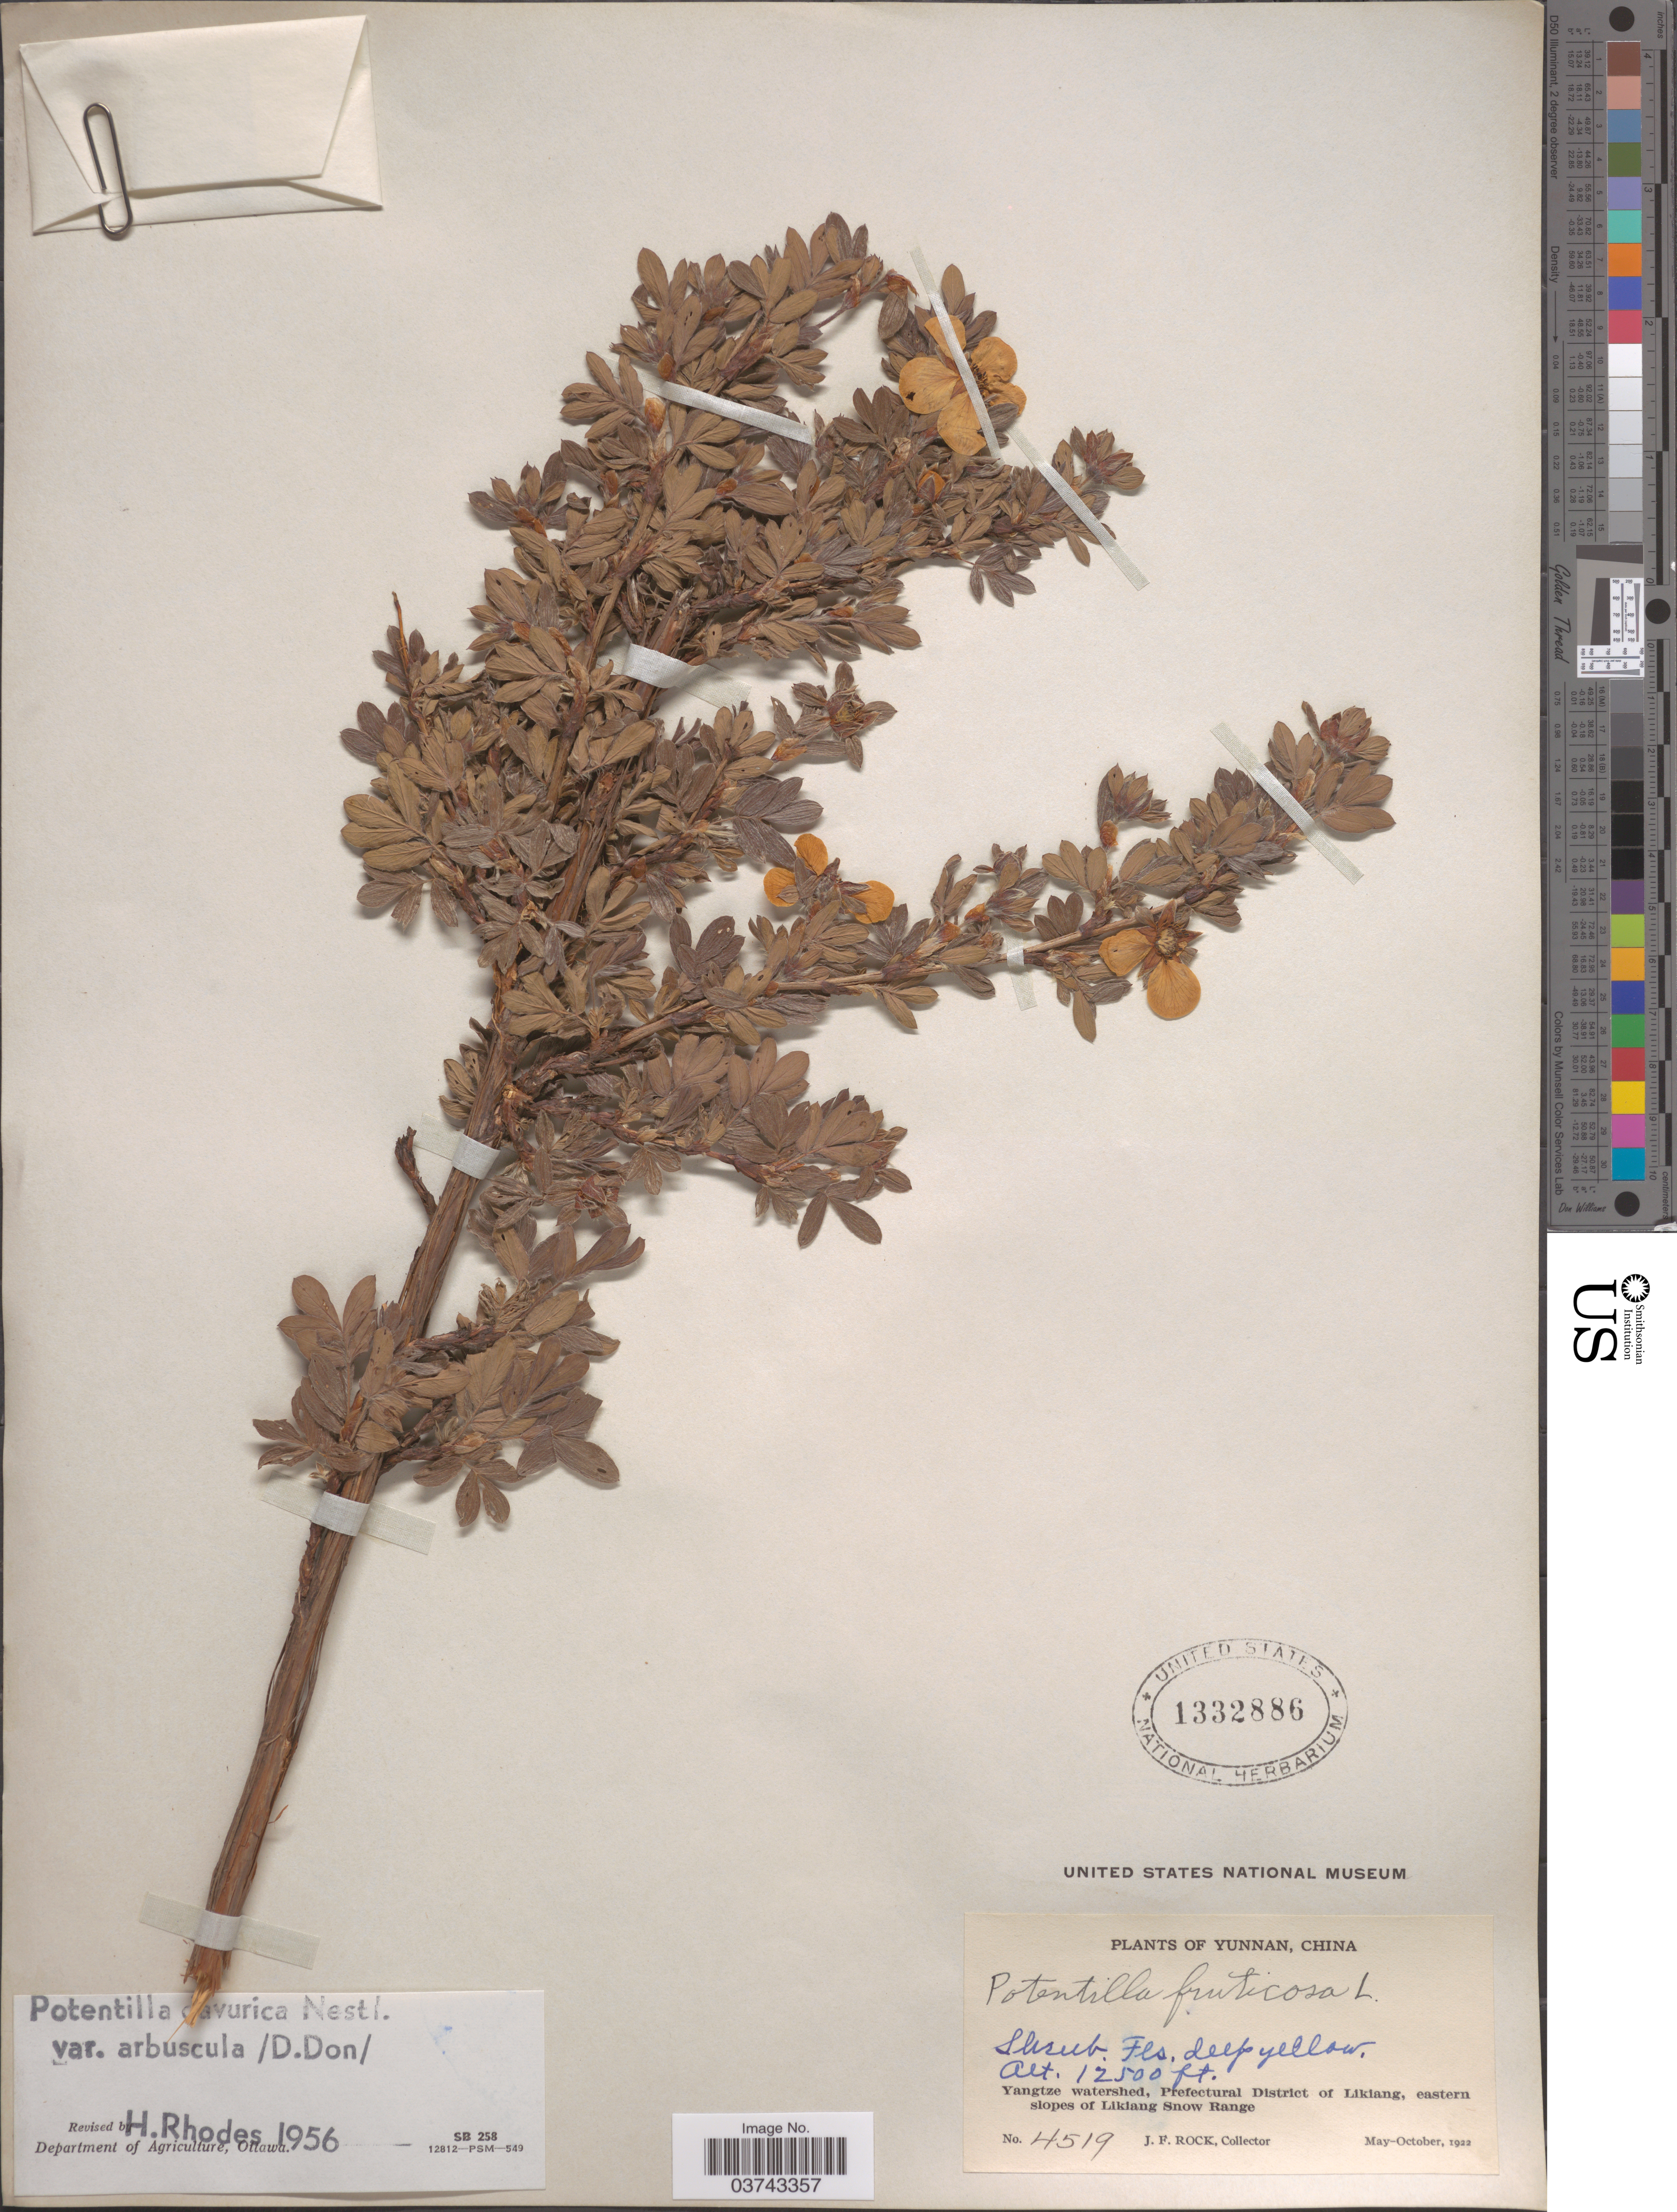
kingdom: Plantae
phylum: Tracheophyta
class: Magnoliopsida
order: Rosales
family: Rosaceae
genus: Dasiphora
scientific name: Dasiphora arbuscula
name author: (D. Don) Soják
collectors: J. Rock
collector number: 4519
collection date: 1922-05/1922-10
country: China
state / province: Yunnan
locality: Yangtze watershed, Prefectural District of Likiang, eastern slopes of Likiang Snow Range.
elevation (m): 3810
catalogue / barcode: US 1332886